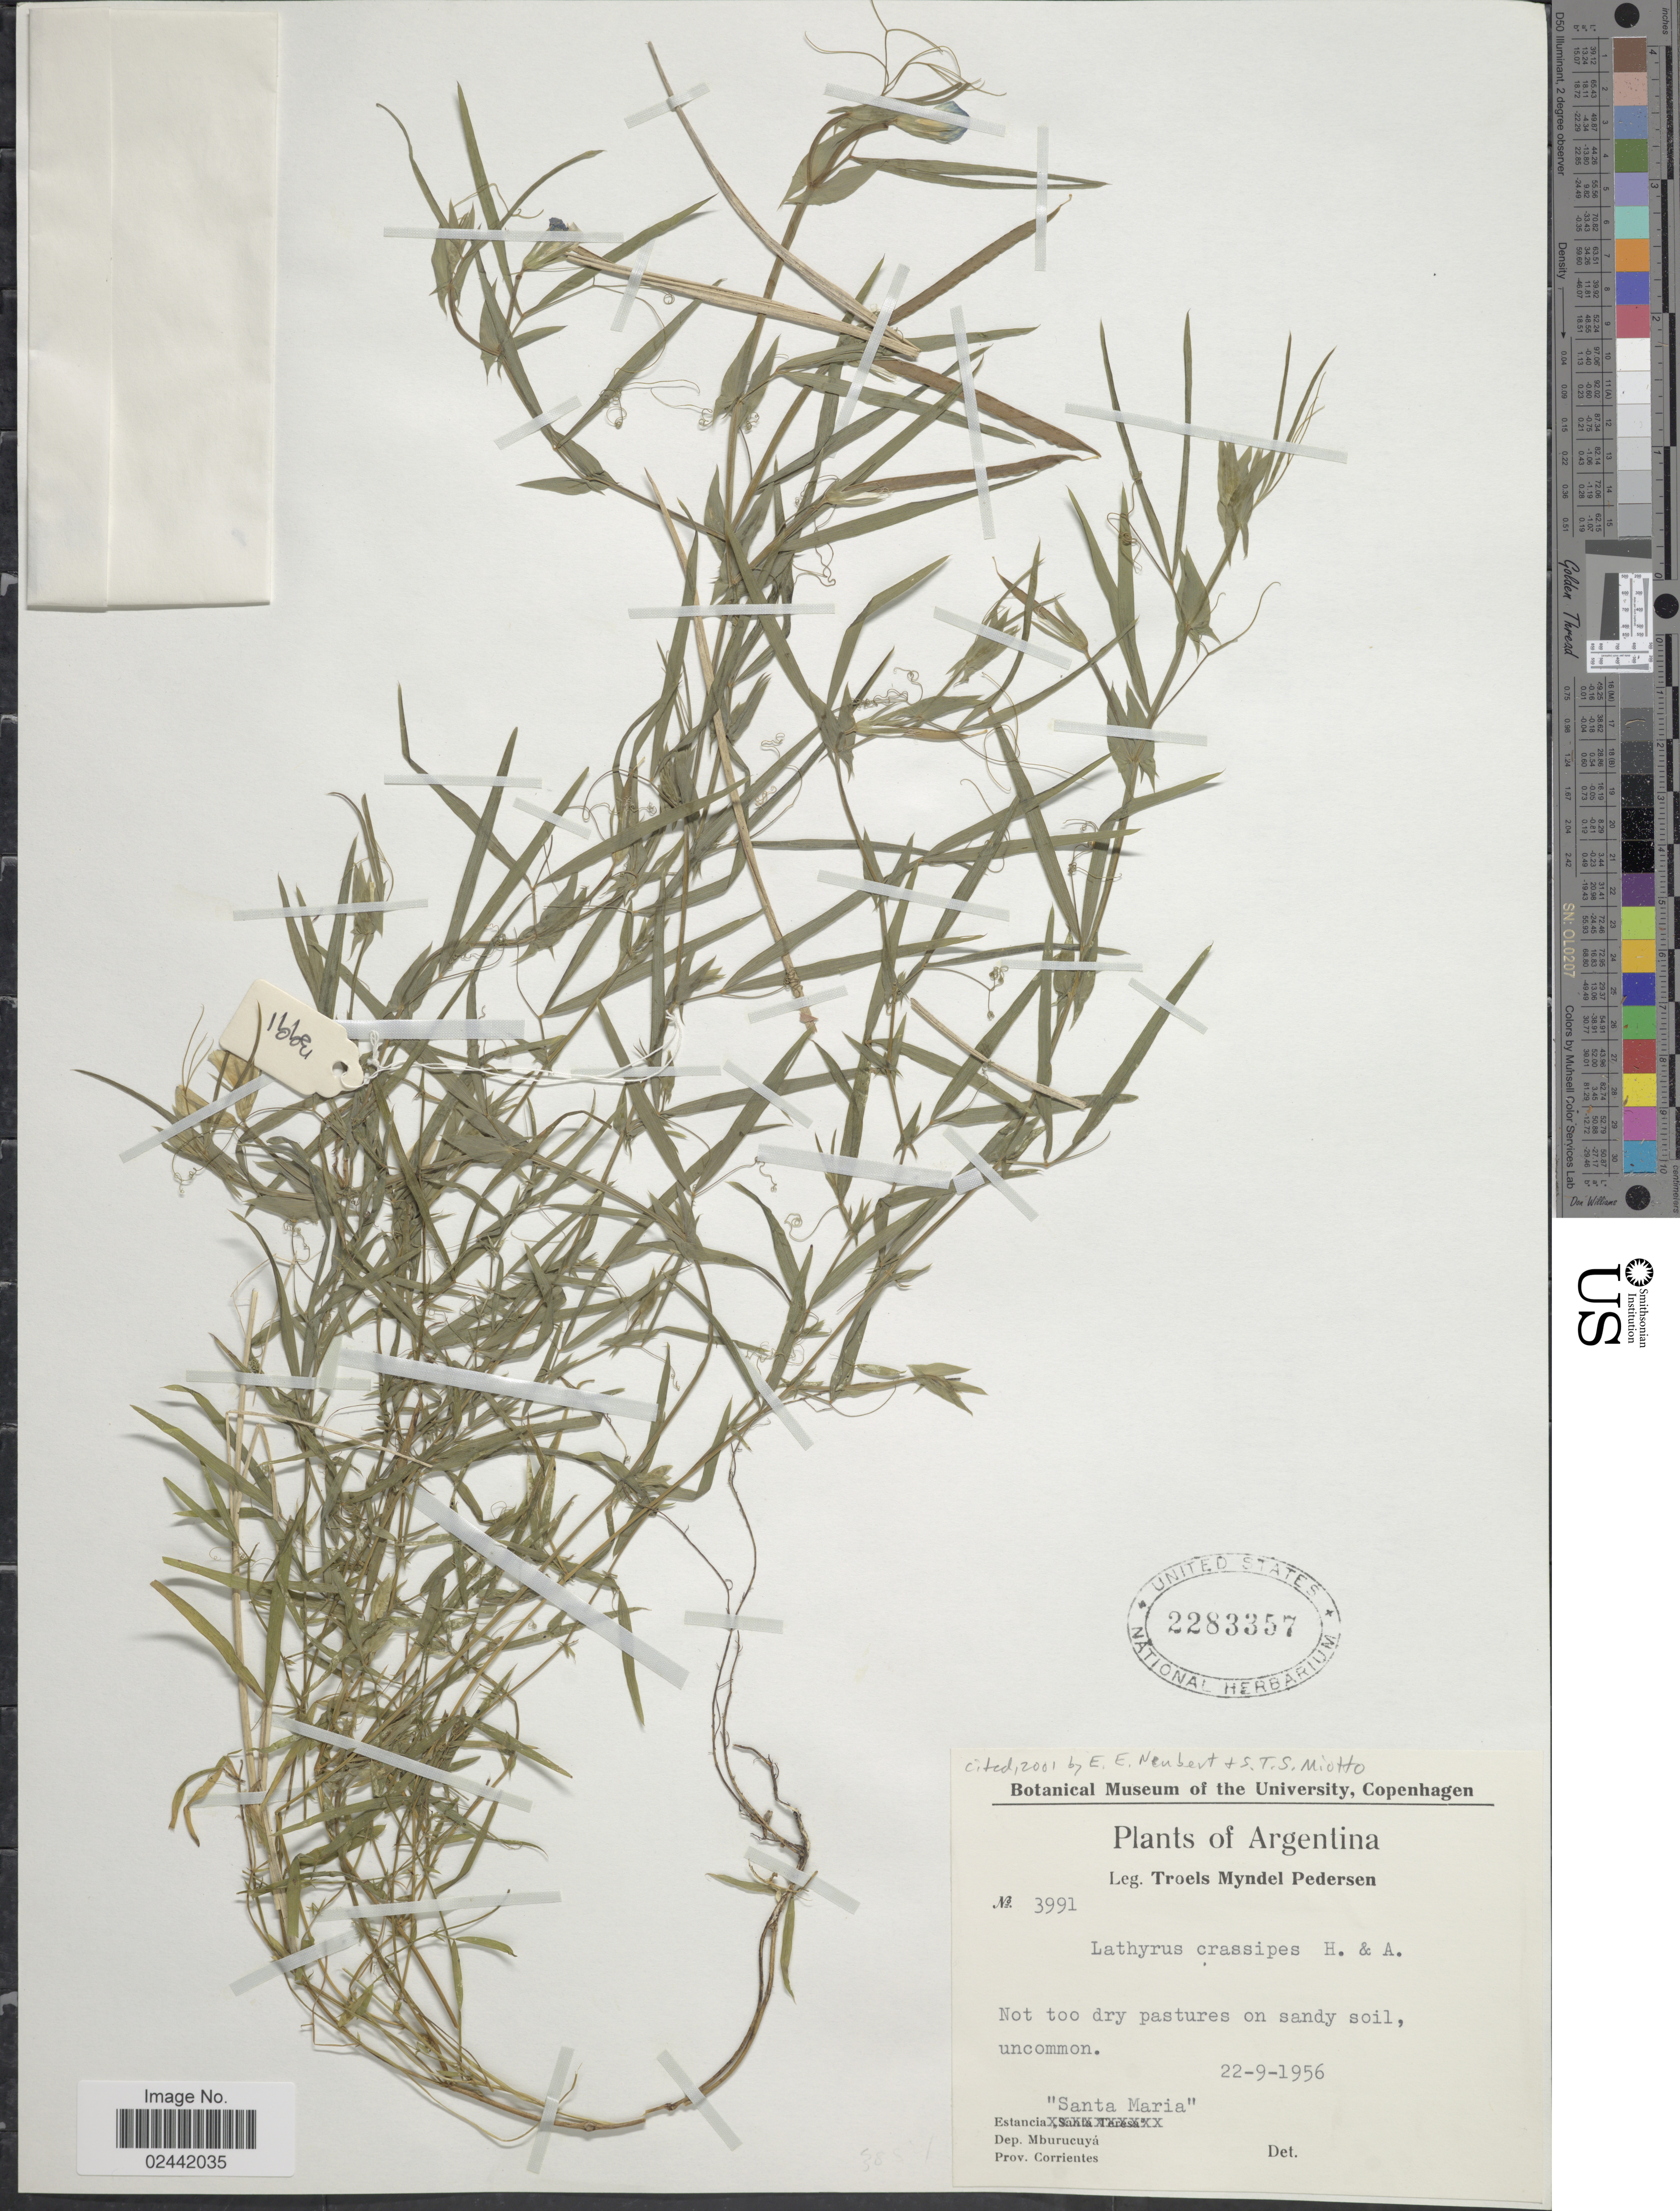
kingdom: Plantae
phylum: Tracheophyta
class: Magnoliopsida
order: Fabales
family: Fabaceae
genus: Lathyrus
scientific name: Lathyrus crassipes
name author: Gillies ex Hook. & Arn.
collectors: T. Pederson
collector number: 3991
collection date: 1956-09-22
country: Argentina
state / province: Corrientes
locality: Estancia "Santa Maria". Dep. Mburucuya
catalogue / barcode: US 2283357